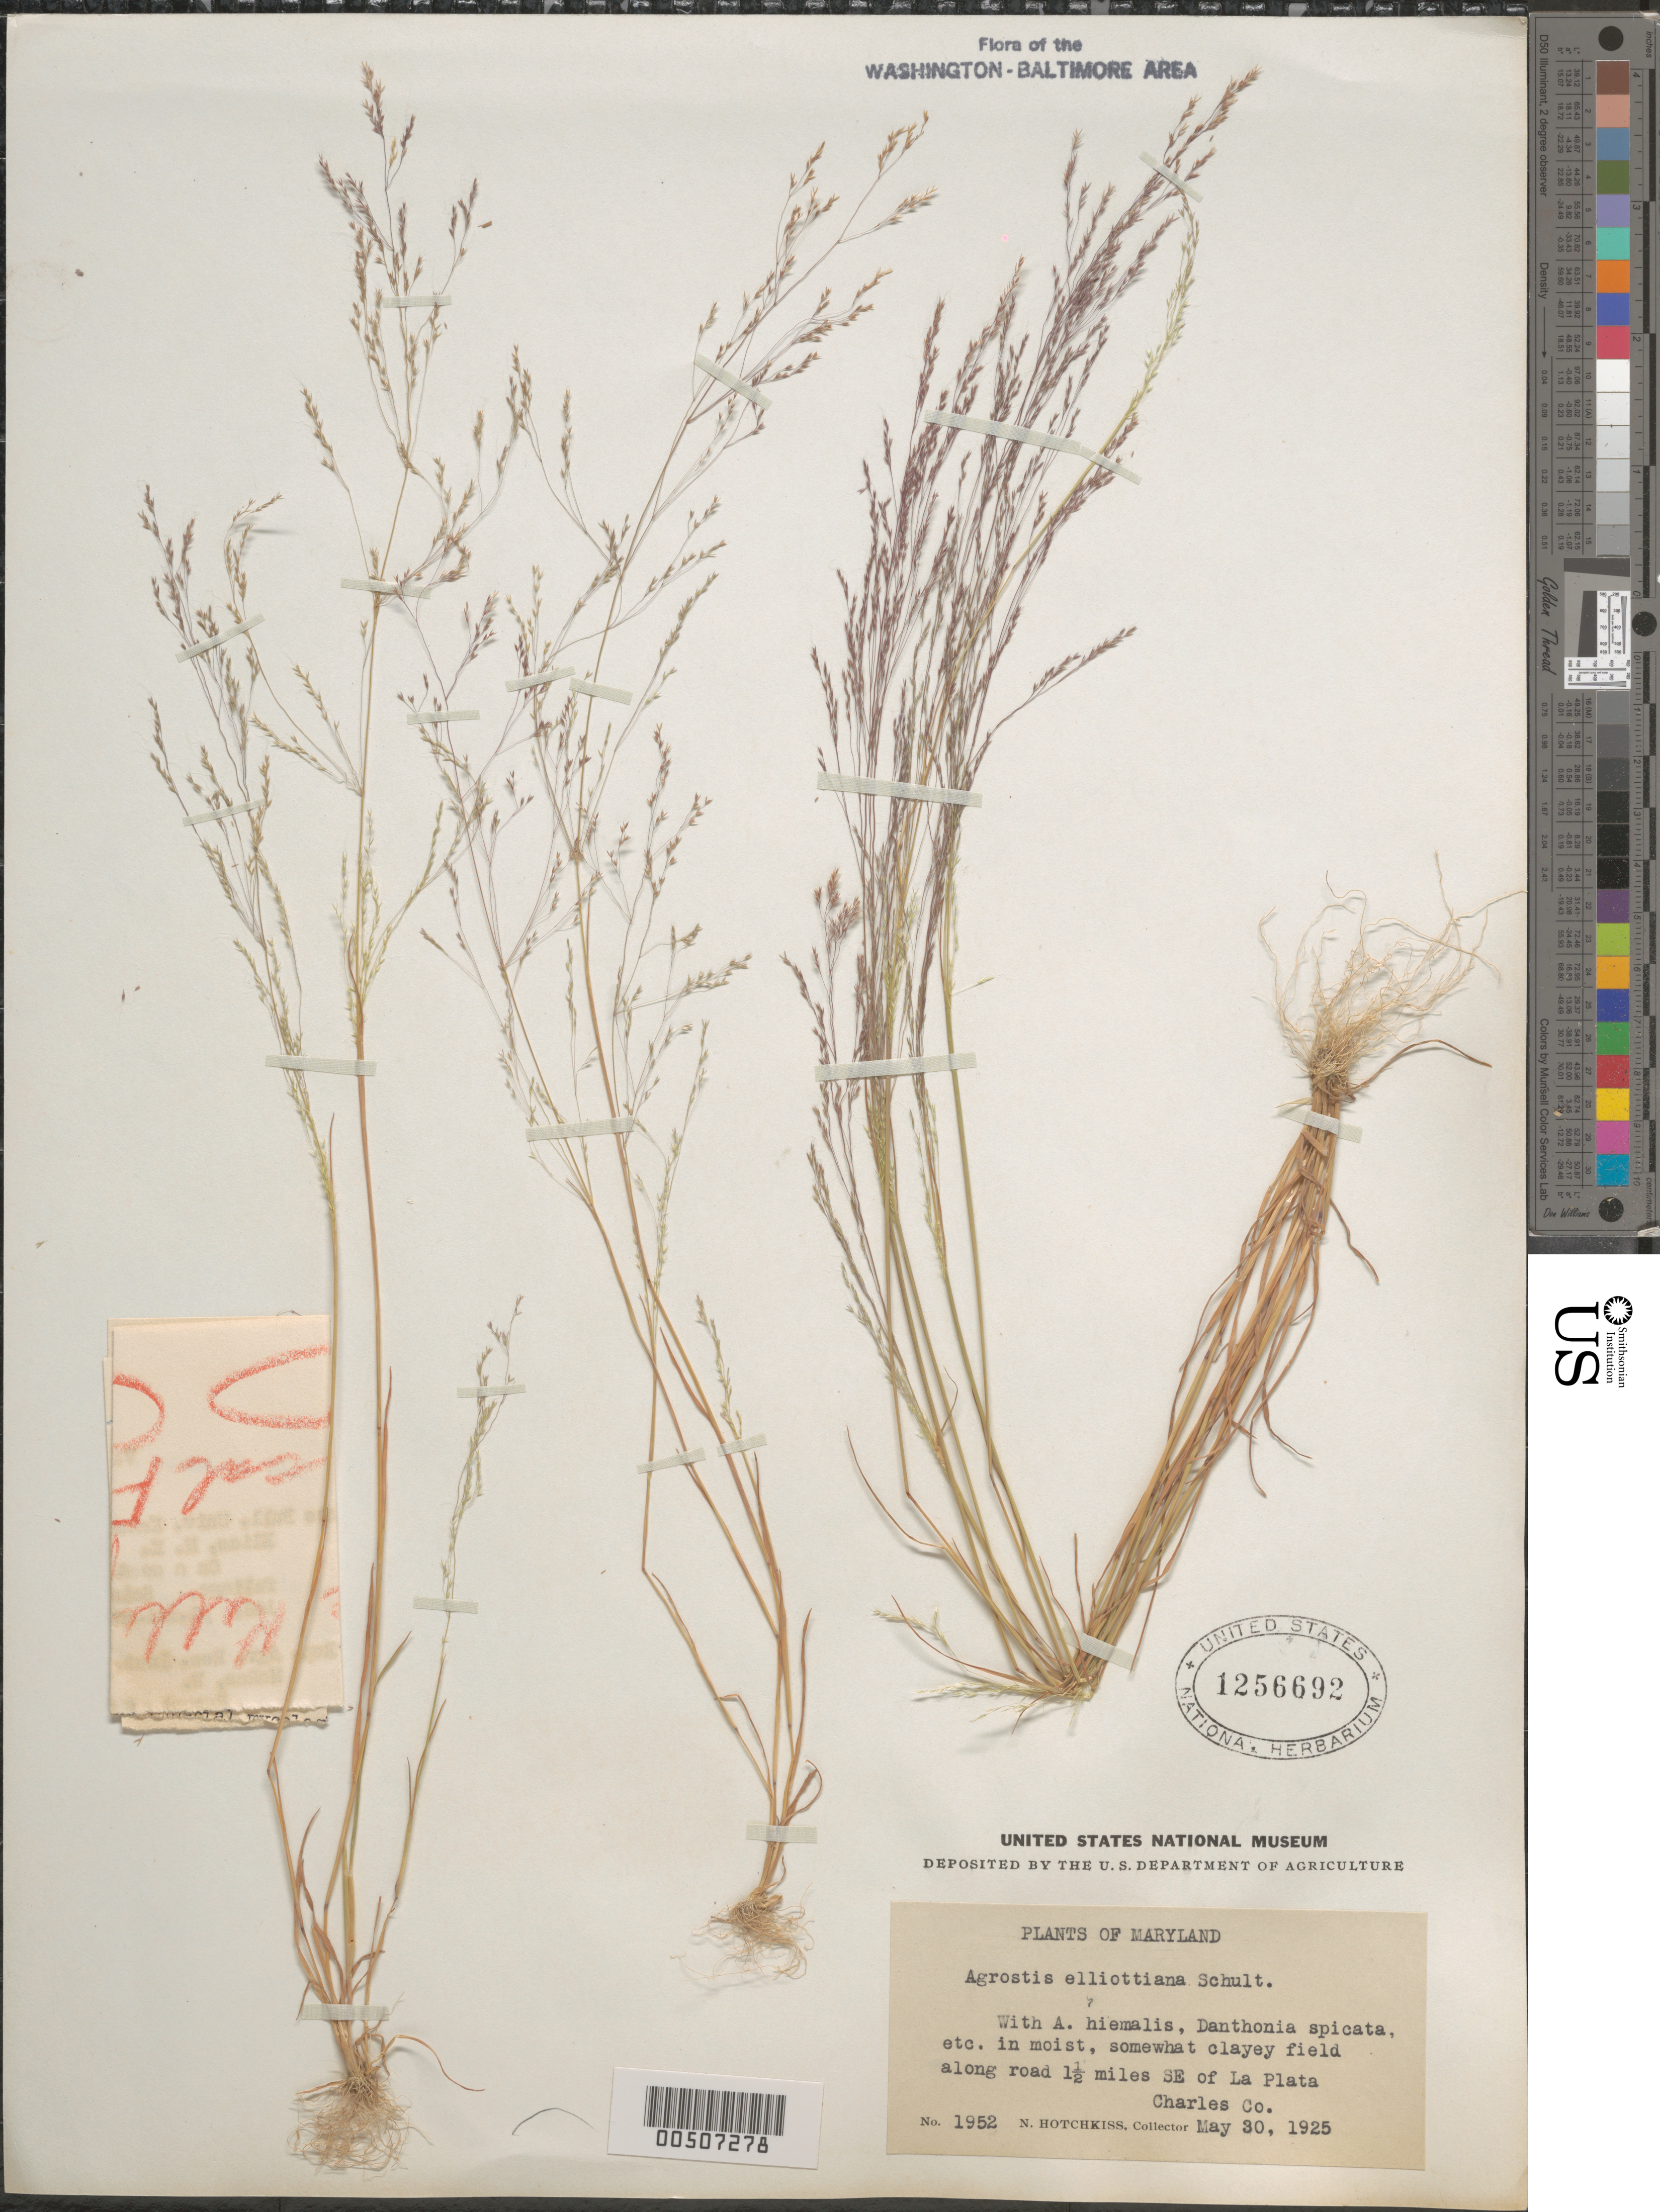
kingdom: Plantae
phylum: Tracheophyta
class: Liliopsida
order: Poales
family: Poaceae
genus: Agrostis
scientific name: Agrostis elliottiana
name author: Schult.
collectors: N. Hotchkiss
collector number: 1952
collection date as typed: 30 May 1925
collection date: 1925-05-30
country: United States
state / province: Maryland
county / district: Charles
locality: SE of La Plata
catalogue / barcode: US 1256692